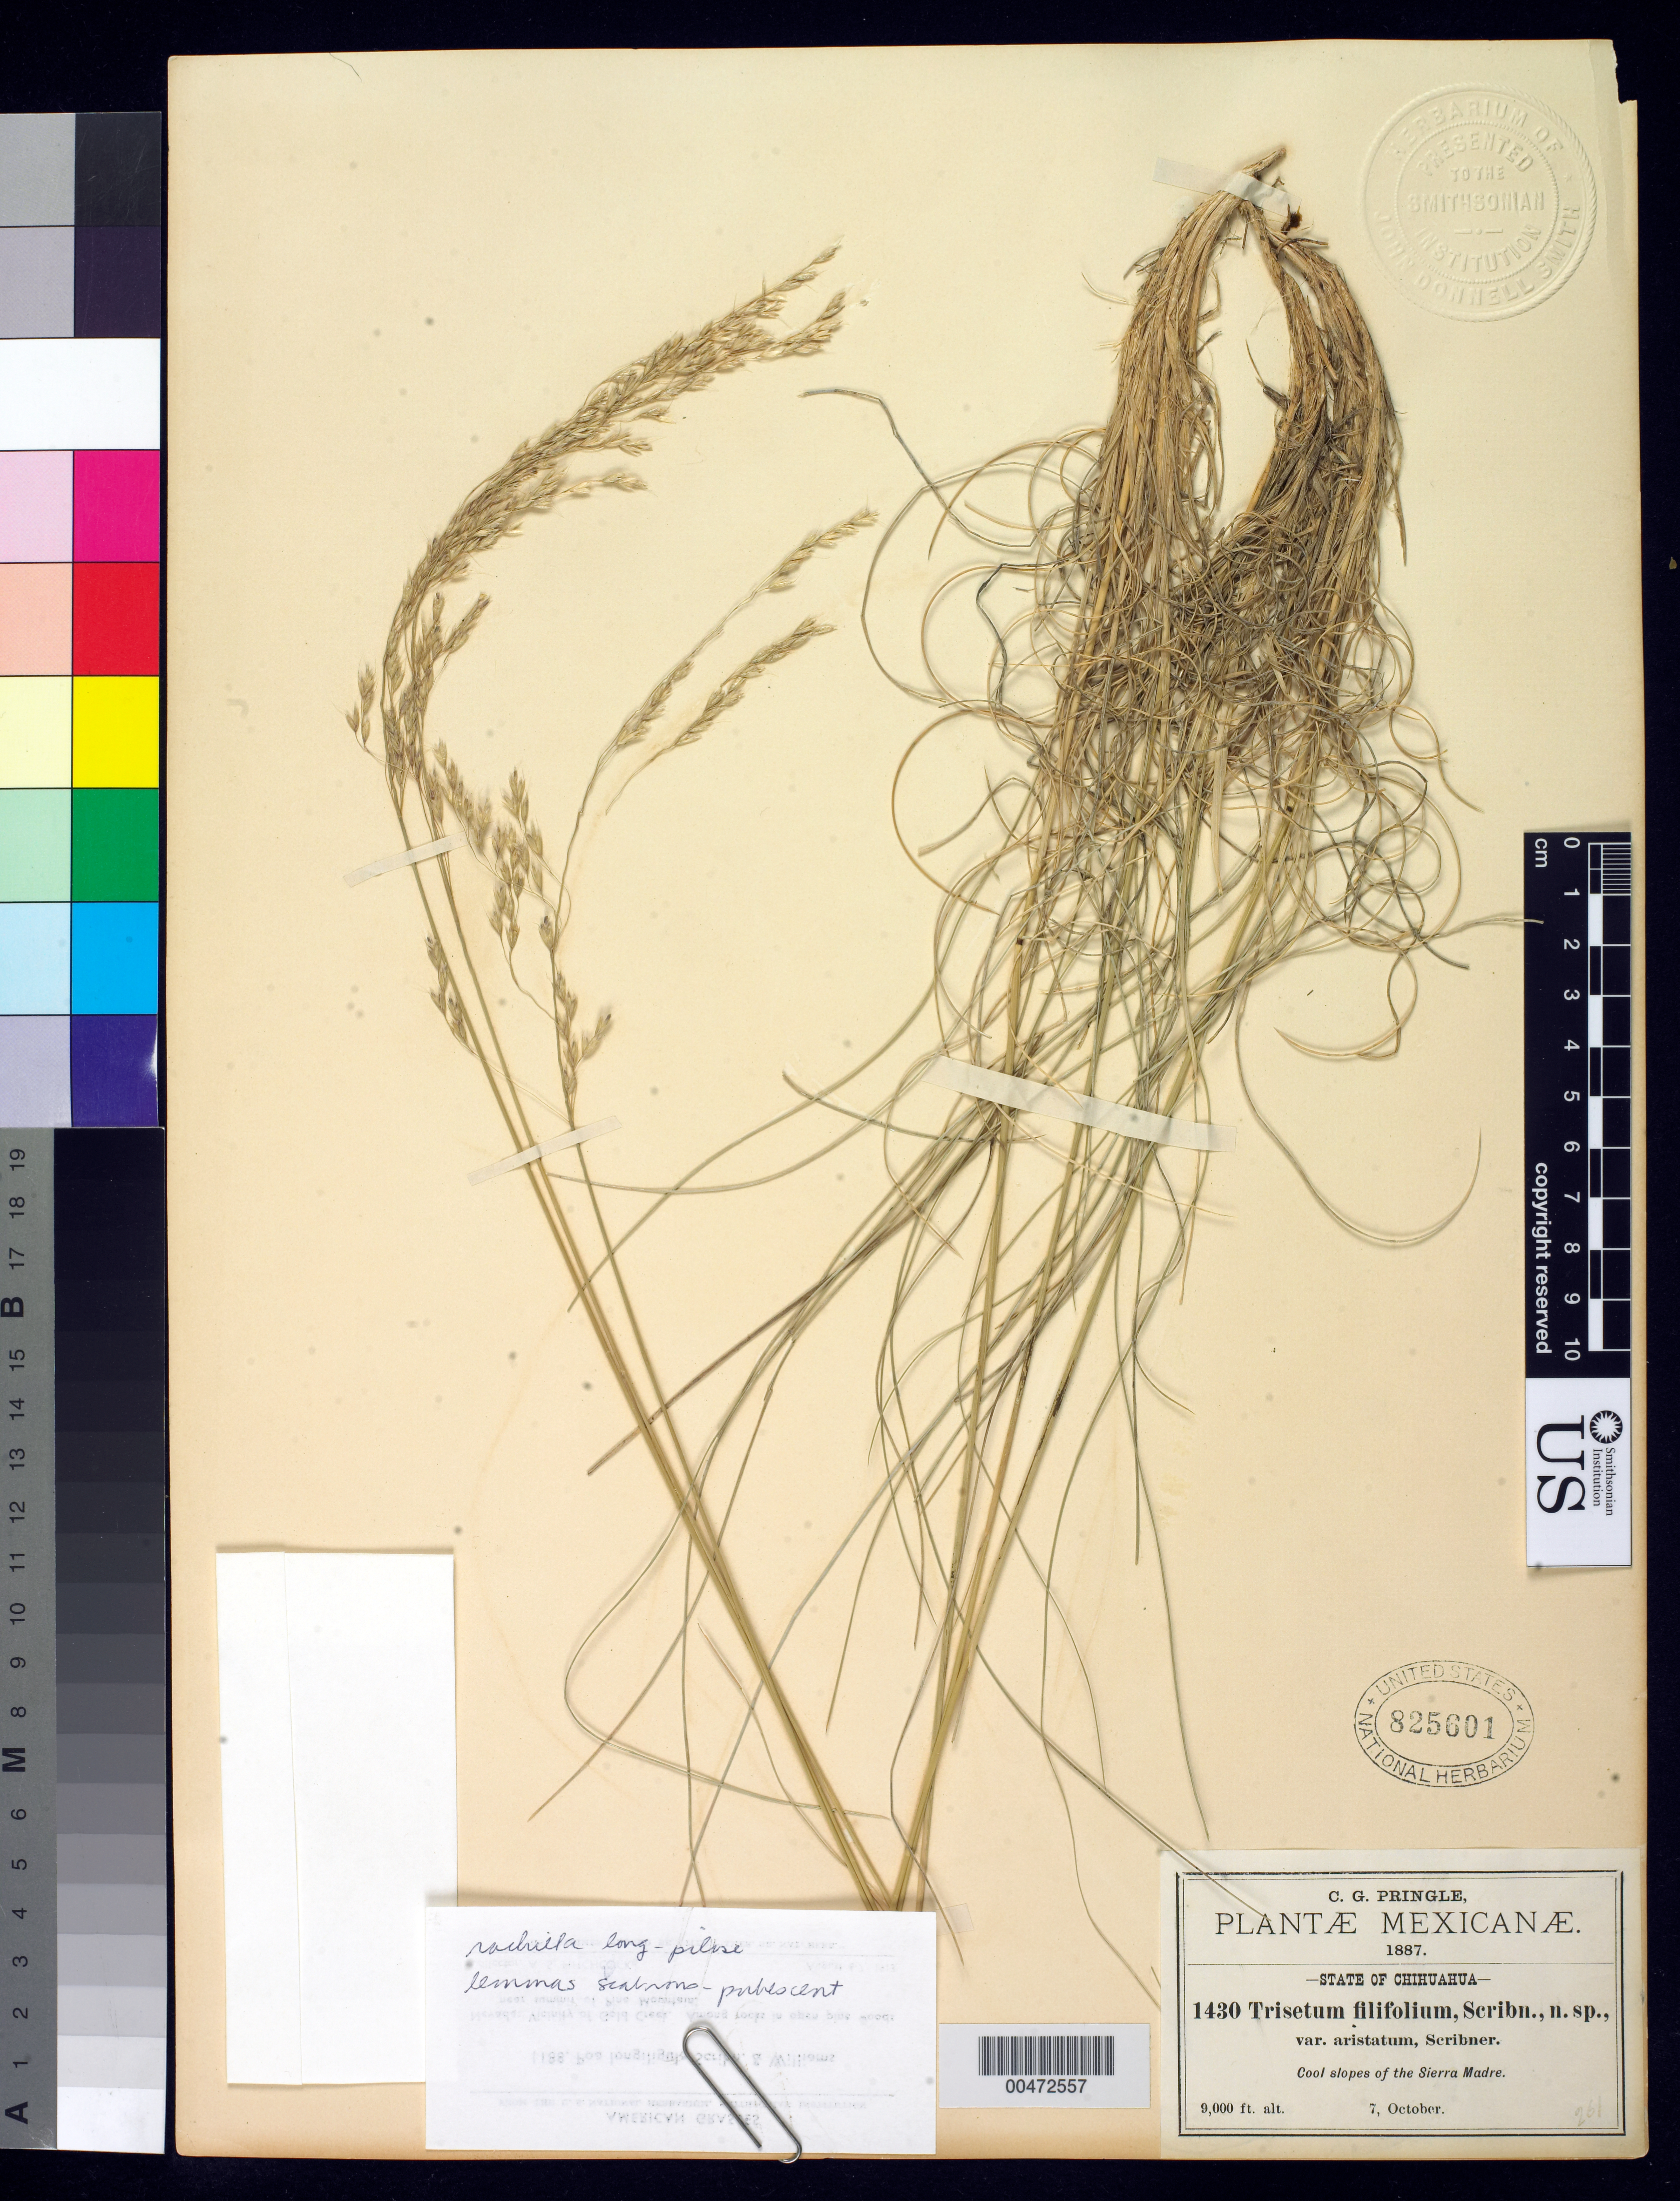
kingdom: Plantae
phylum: Tracheophyta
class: Liliopsida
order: Poales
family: Poaceae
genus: Trisetum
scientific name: Trisetum filifolium var. aristatum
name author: Scribn. ex W.J. Beal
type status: Isotype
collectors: C. G. Pringle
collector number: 1430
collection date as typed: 7 Oct 1887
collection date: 1887-10-07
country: Mexico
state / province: Chihuahua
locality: Sierra Madre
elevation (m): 2743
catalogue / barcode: US 825601